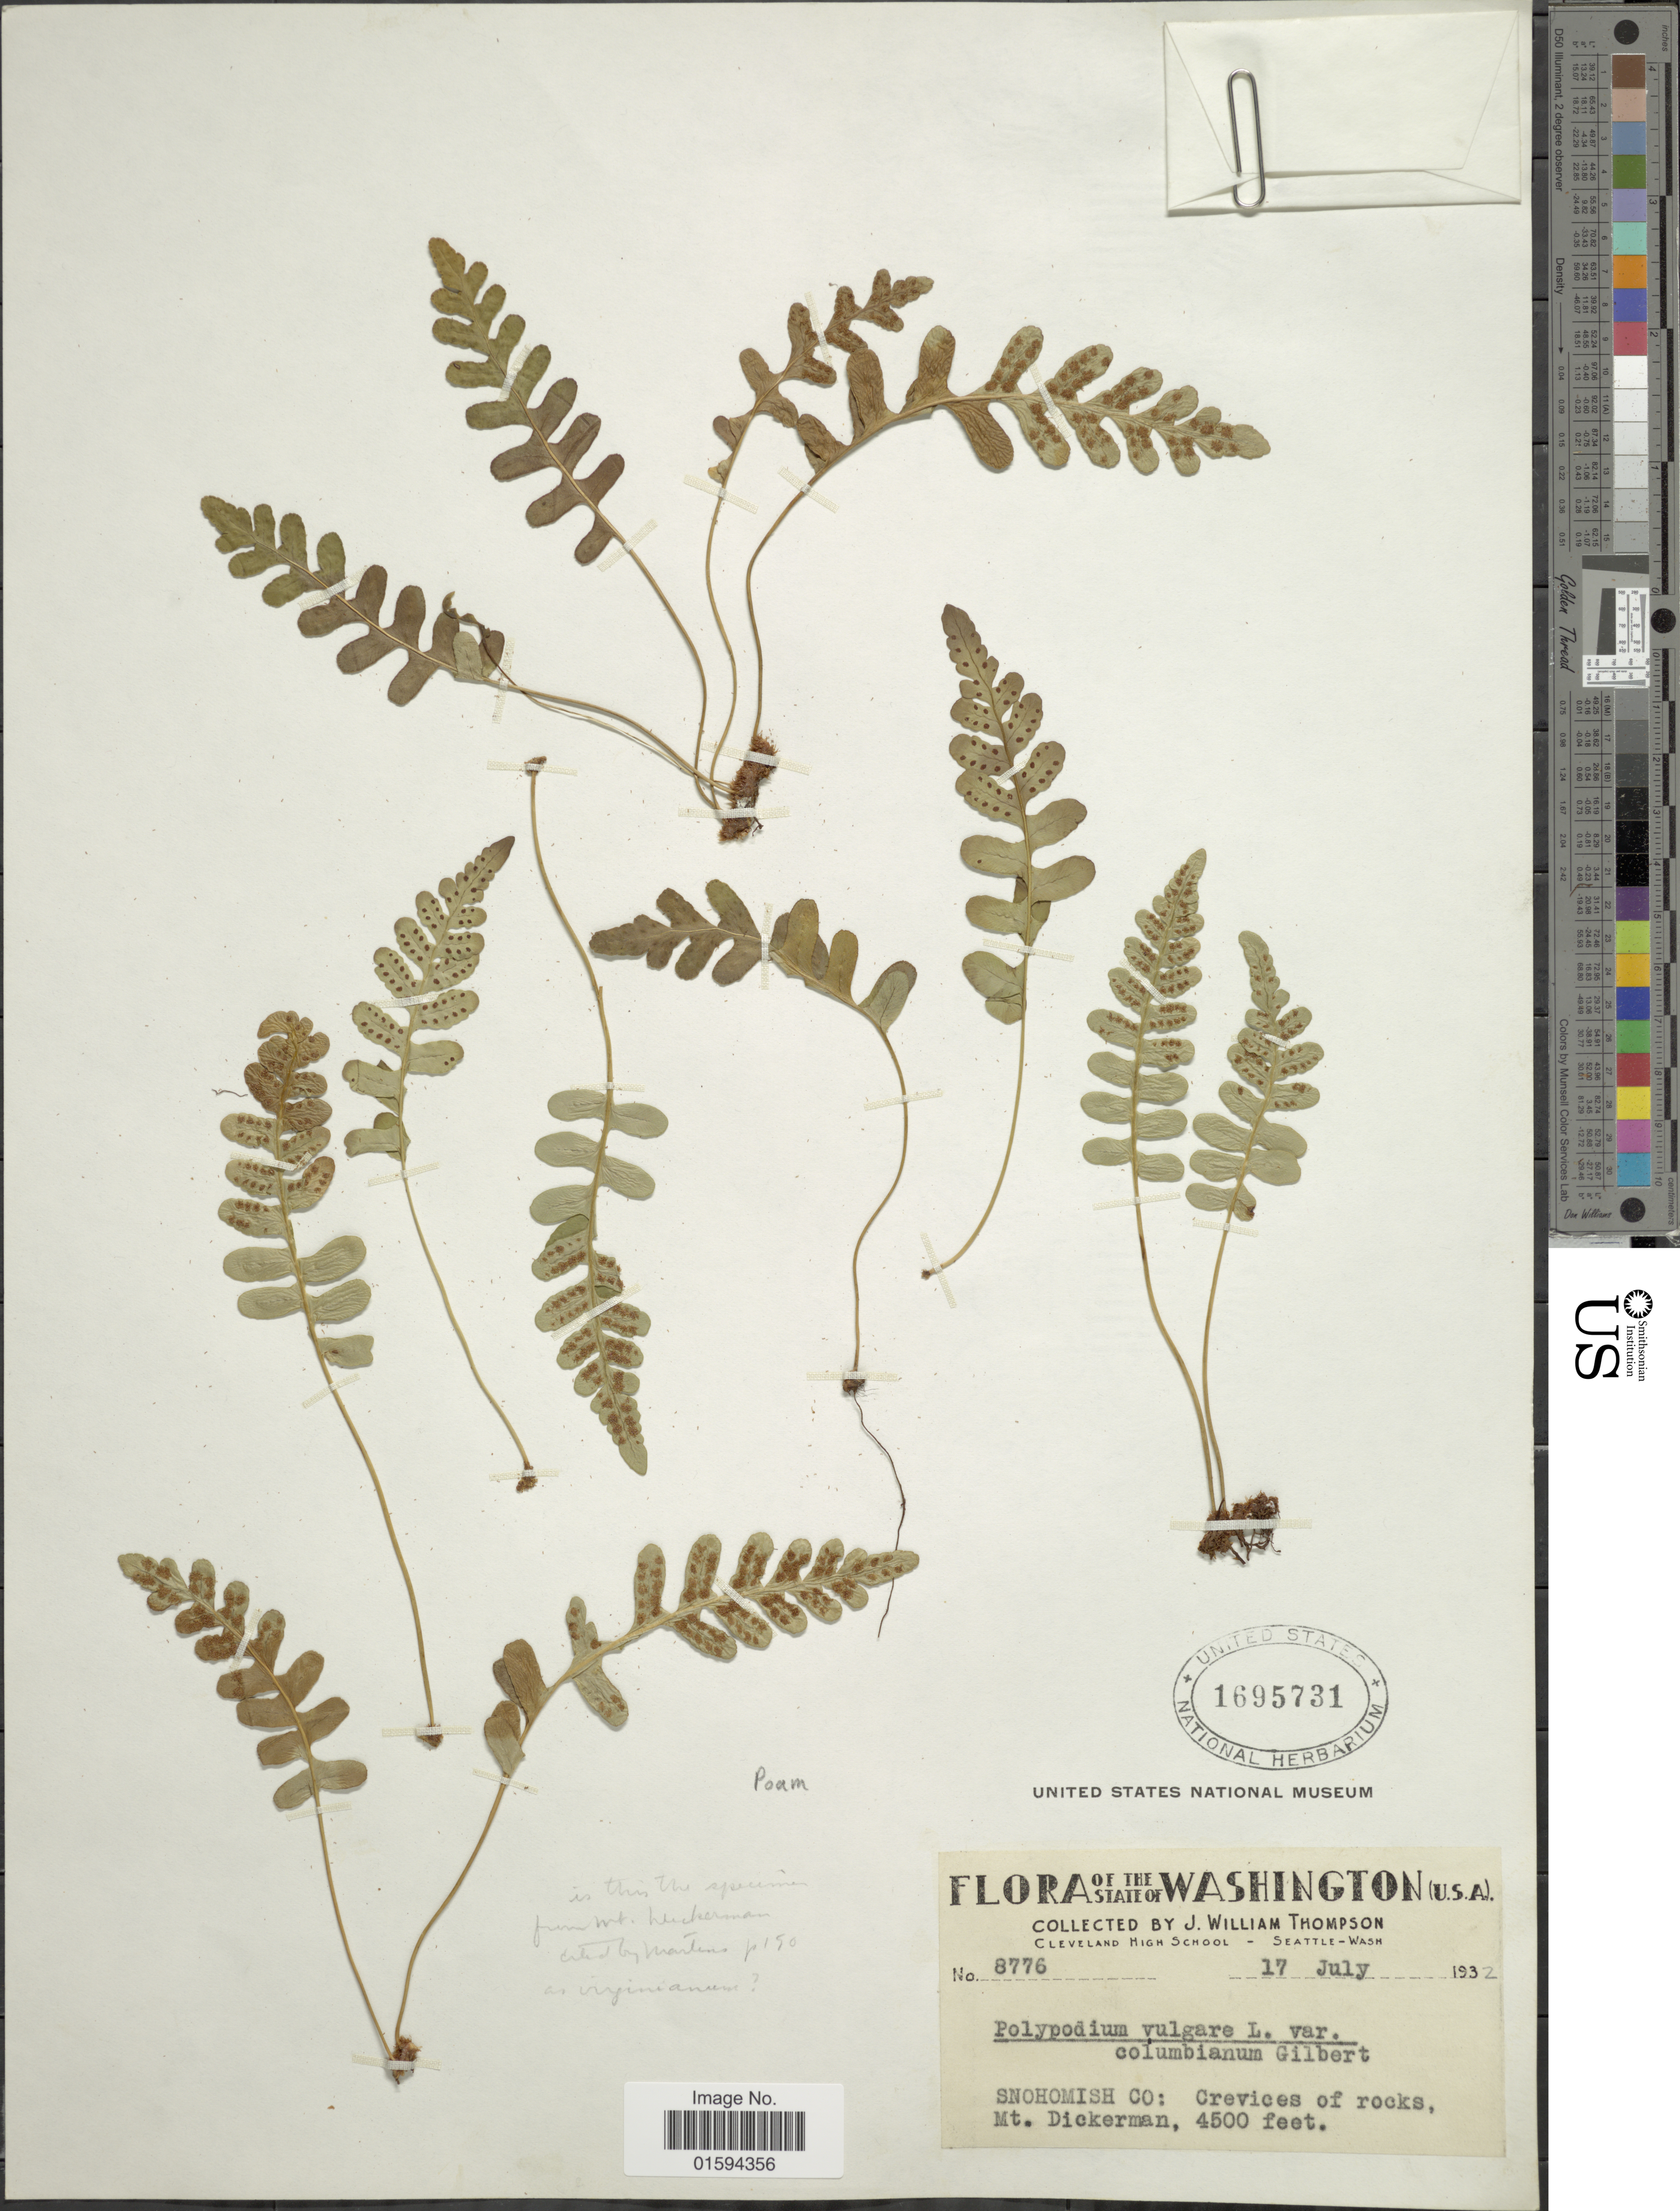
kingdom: Plantae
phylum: Tracheophyta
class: Polypodiopsida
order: Polypodiales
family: Polypodiaceae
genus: Polypodium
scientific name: Polypodium amorphum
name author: Suksd.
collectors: J. W. Thompson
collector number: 8776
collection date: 1932-07-17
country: United States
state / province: Washington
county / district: Snohomish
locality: Snohomish Co: crevices of rocks, Mt. Dickerman.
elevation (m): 1372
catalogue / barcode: US 1695731